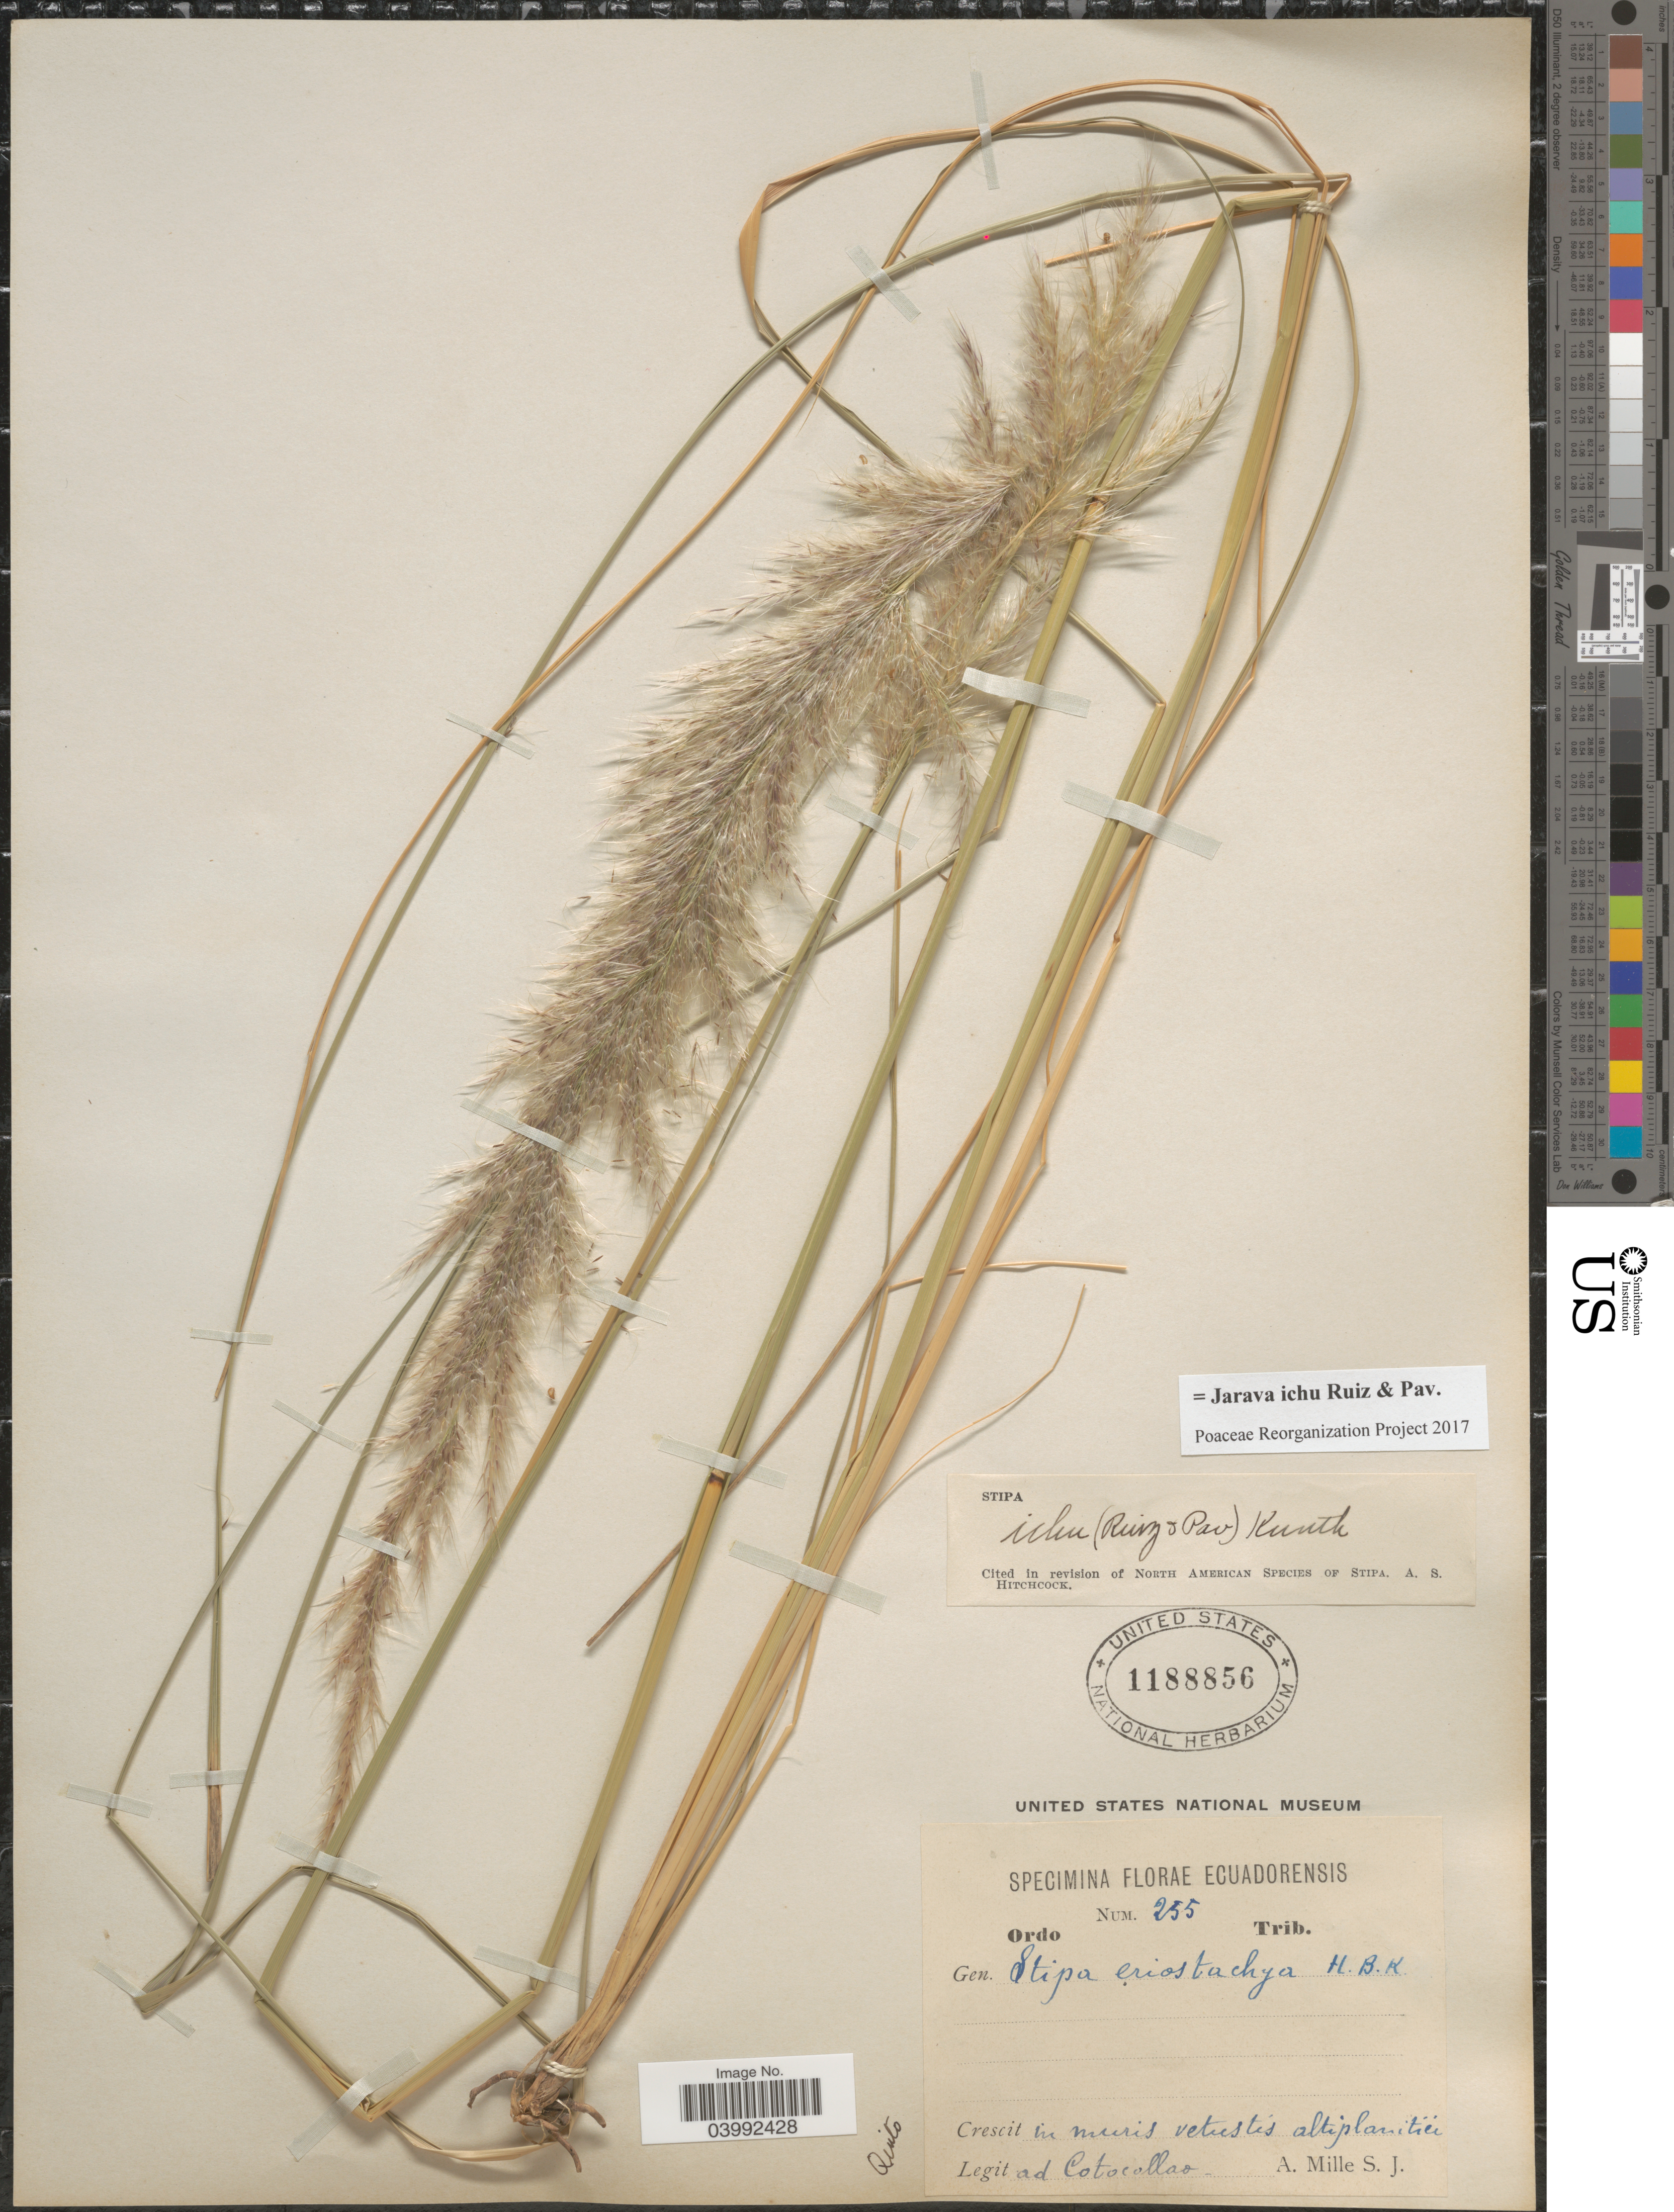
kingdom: Plantae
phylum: Tracheophyta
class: Liliopsida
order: Poales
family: Poaceae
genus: Jarava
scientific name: Jarava ichu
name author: Ruiz & Pav.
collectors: A. Mille S.J.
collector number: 255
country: Ecuador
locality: Ad Cotocollao. Quito.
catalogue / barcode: US 1188856